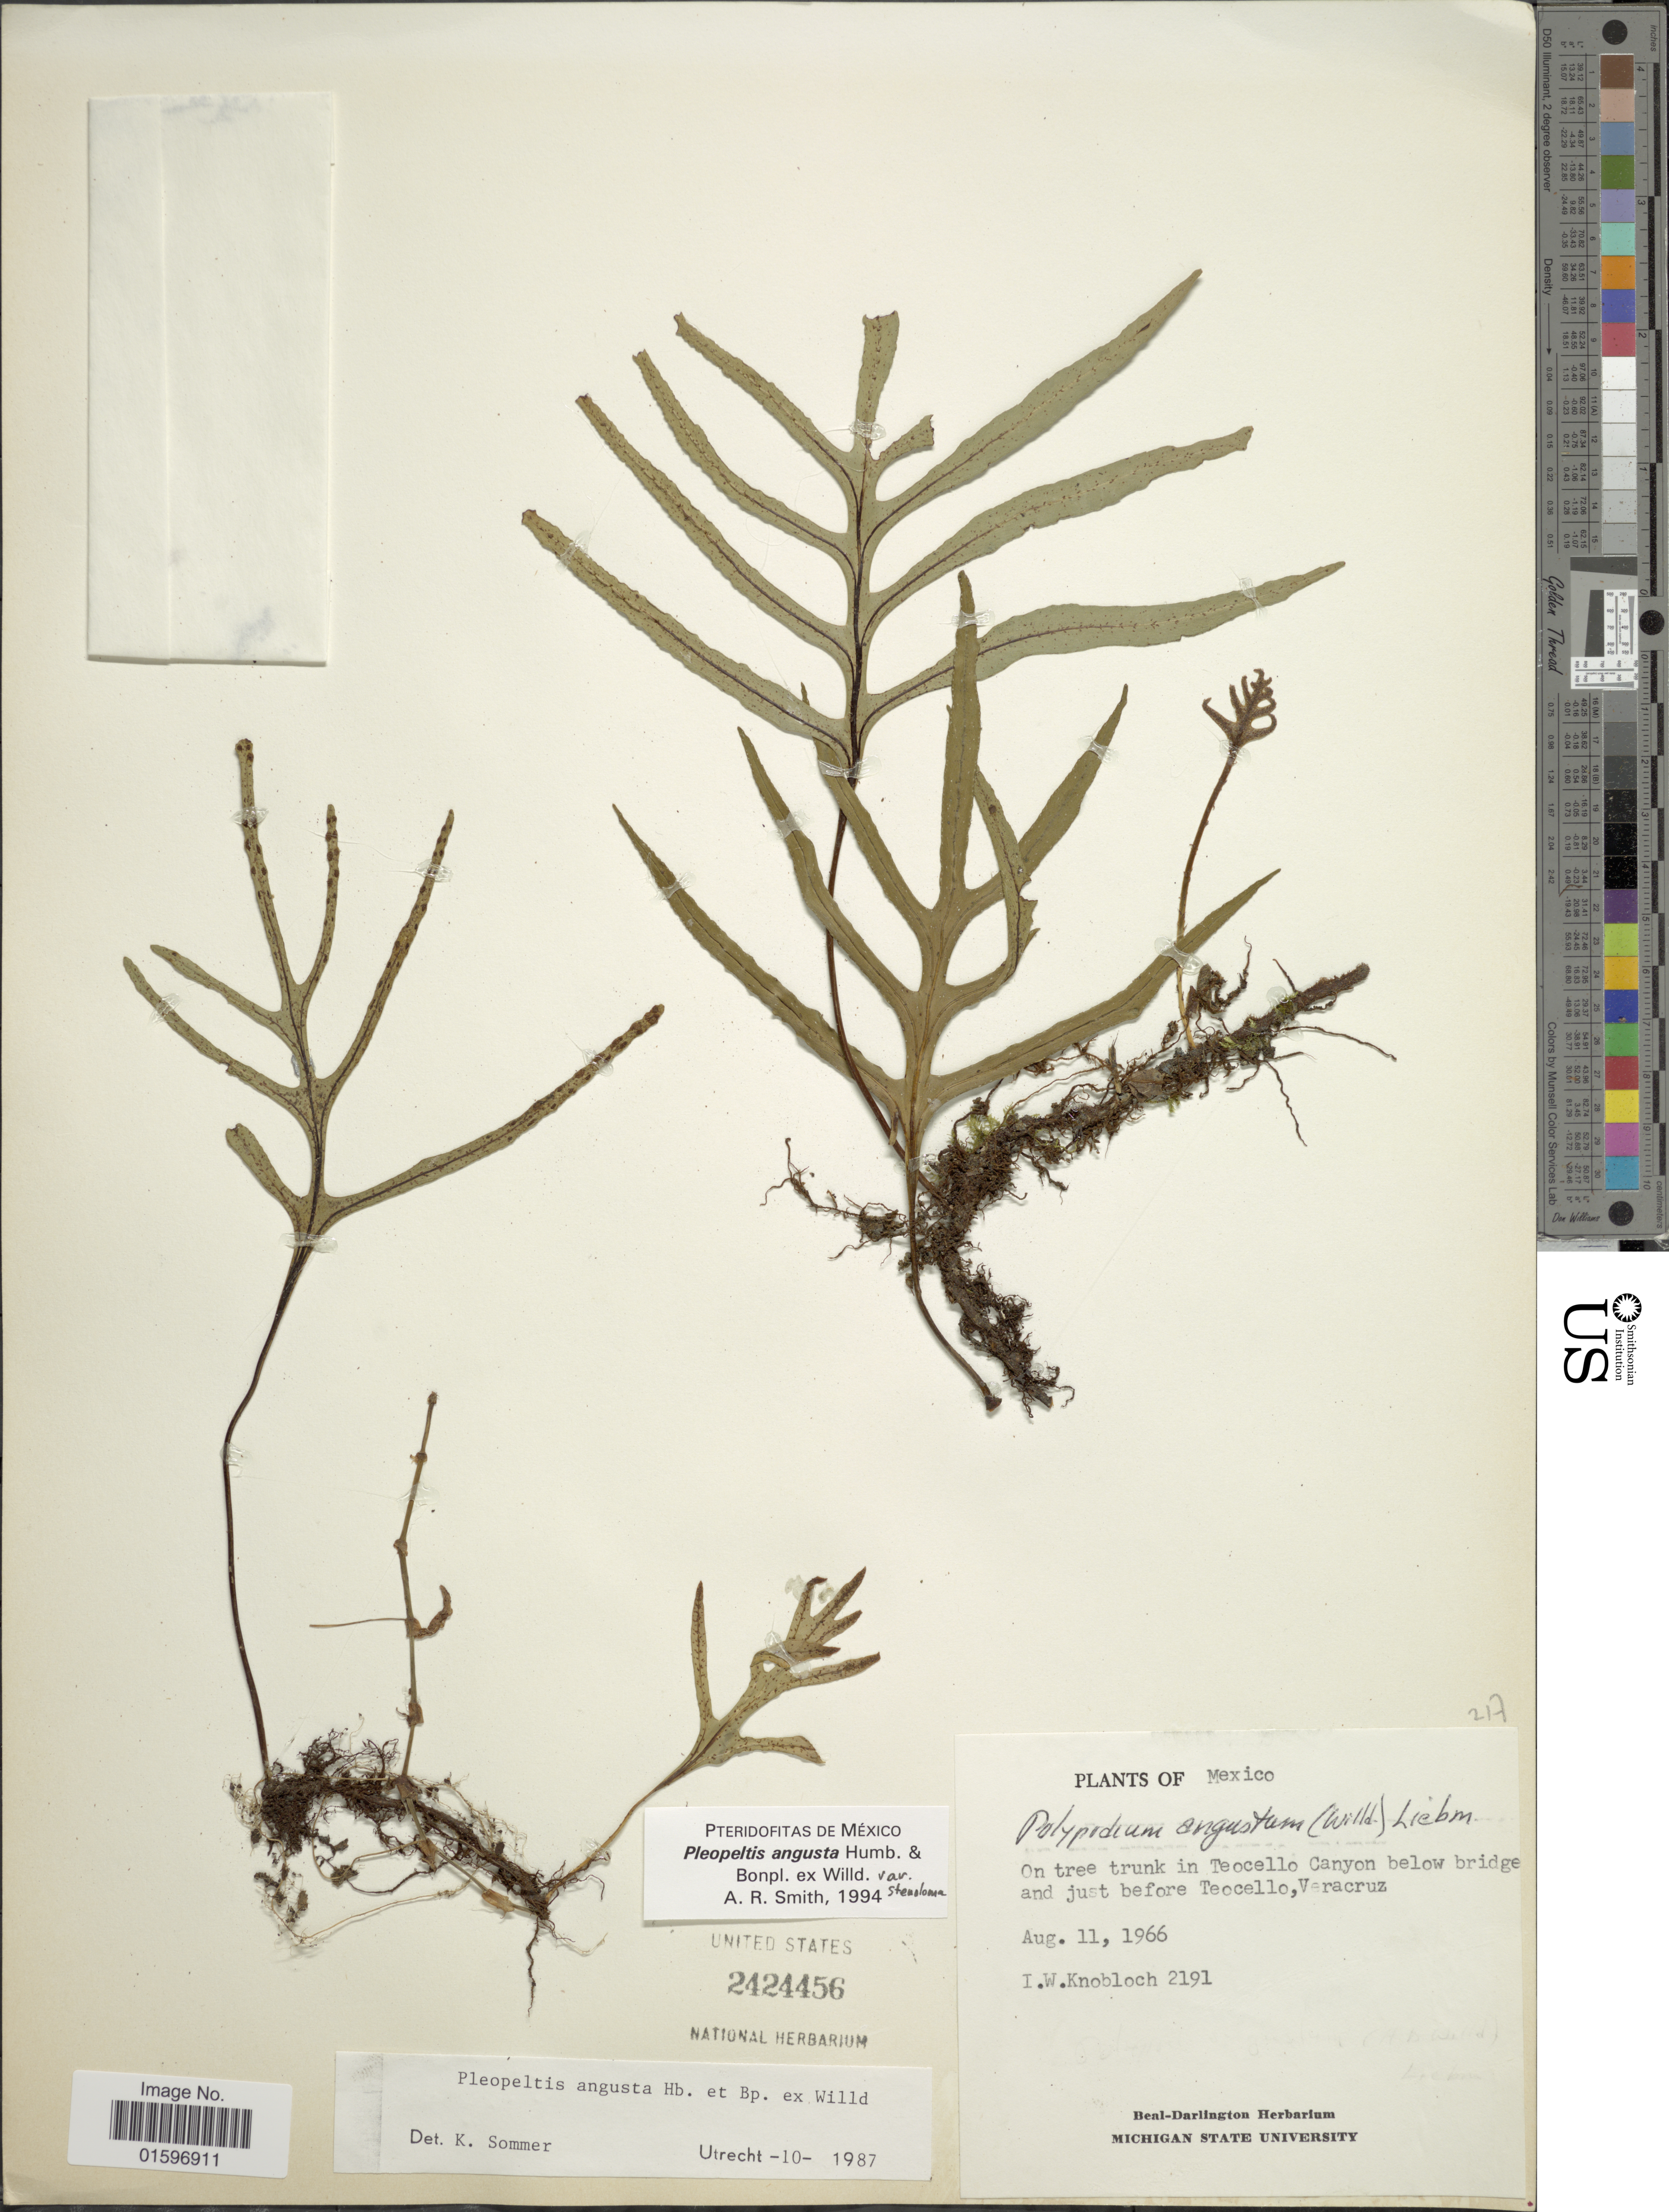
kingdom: Plantae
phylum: Tracheophyta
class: Polypodiopsida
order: Polypodiales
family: Polypodiaceae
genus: Pleopeltis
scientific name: Pleopeltis angusta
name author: Humb. & Bonap. ex Willd.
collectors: I. W. Knobloch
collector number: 2191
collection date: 1966-08-11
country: Mexico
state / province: Veracruz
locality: On tree trunk in Teocello Canyon below bridge and just before Teocello, Veracruz.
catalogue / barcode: US 2424456